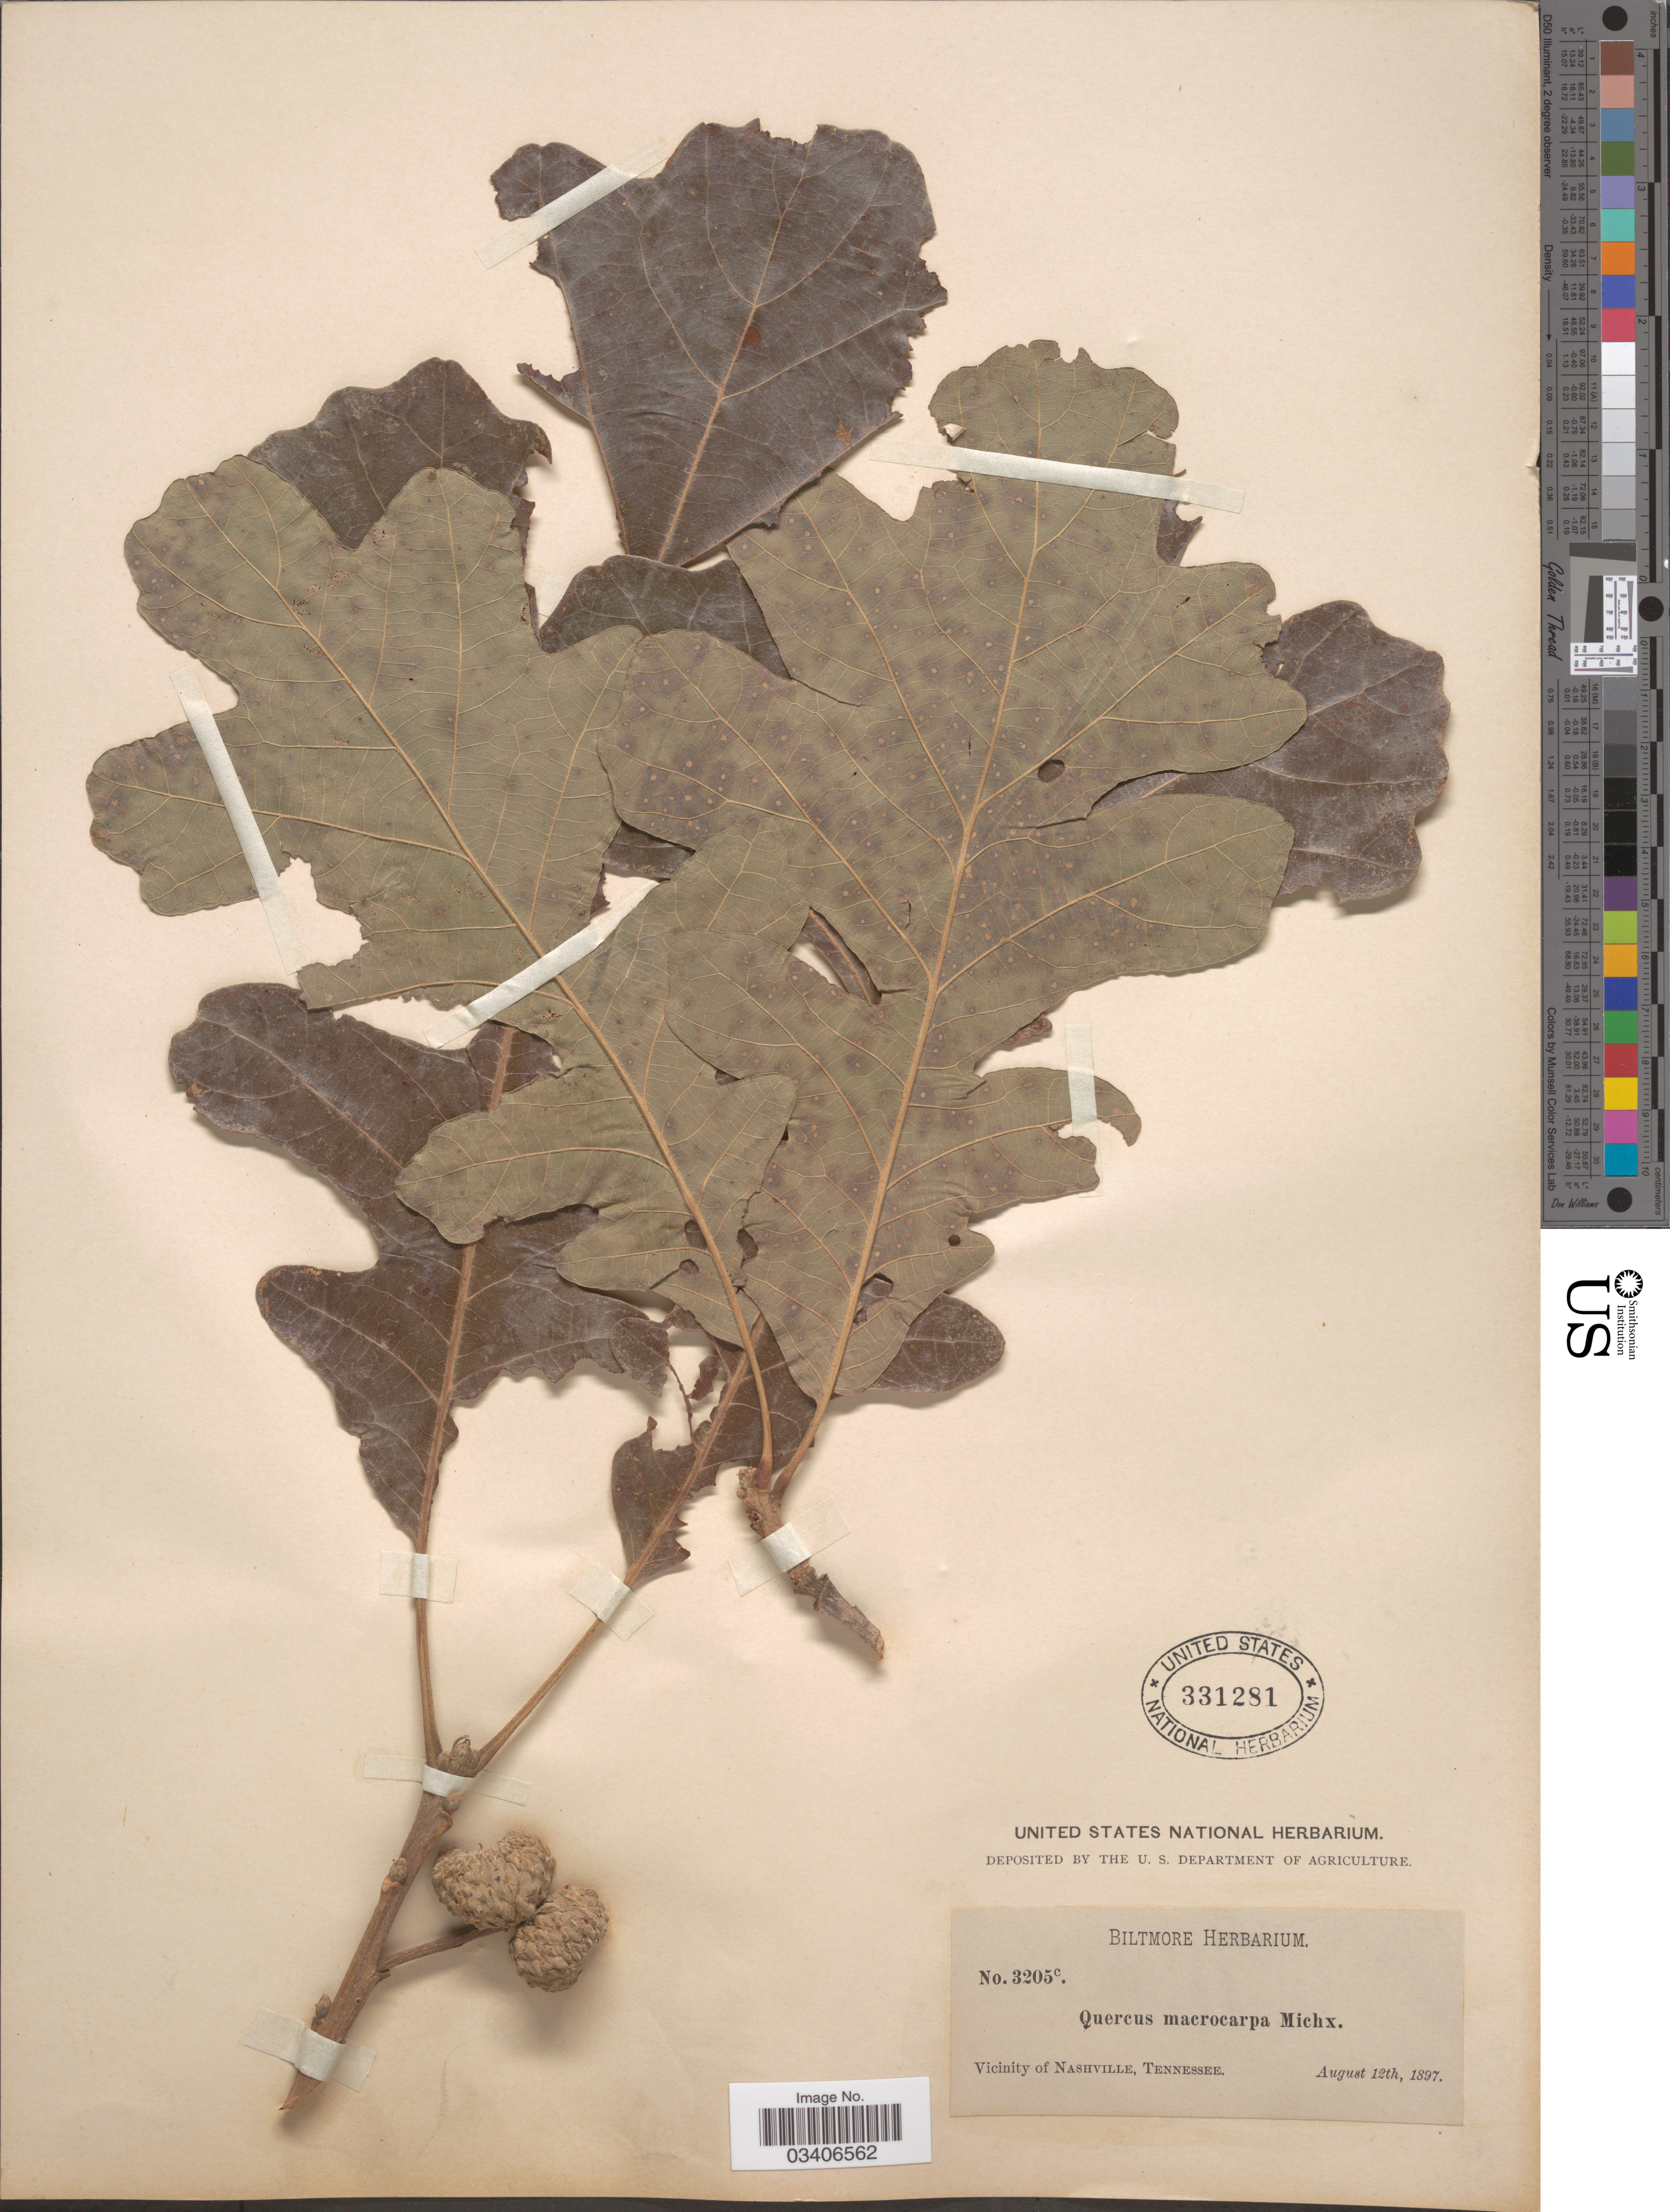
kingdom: Plantae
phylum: Tracheophyta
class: Magnoliopsida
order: Fagales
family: Fagaceae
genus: Quercus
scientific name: Quercus macrocarpa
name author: Michx.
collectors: ex herb. Biltmore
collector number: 3205c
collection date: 1897-08-12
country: United States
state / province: Tennessee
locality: Vicinity of Nashville.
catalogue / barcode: US 331281